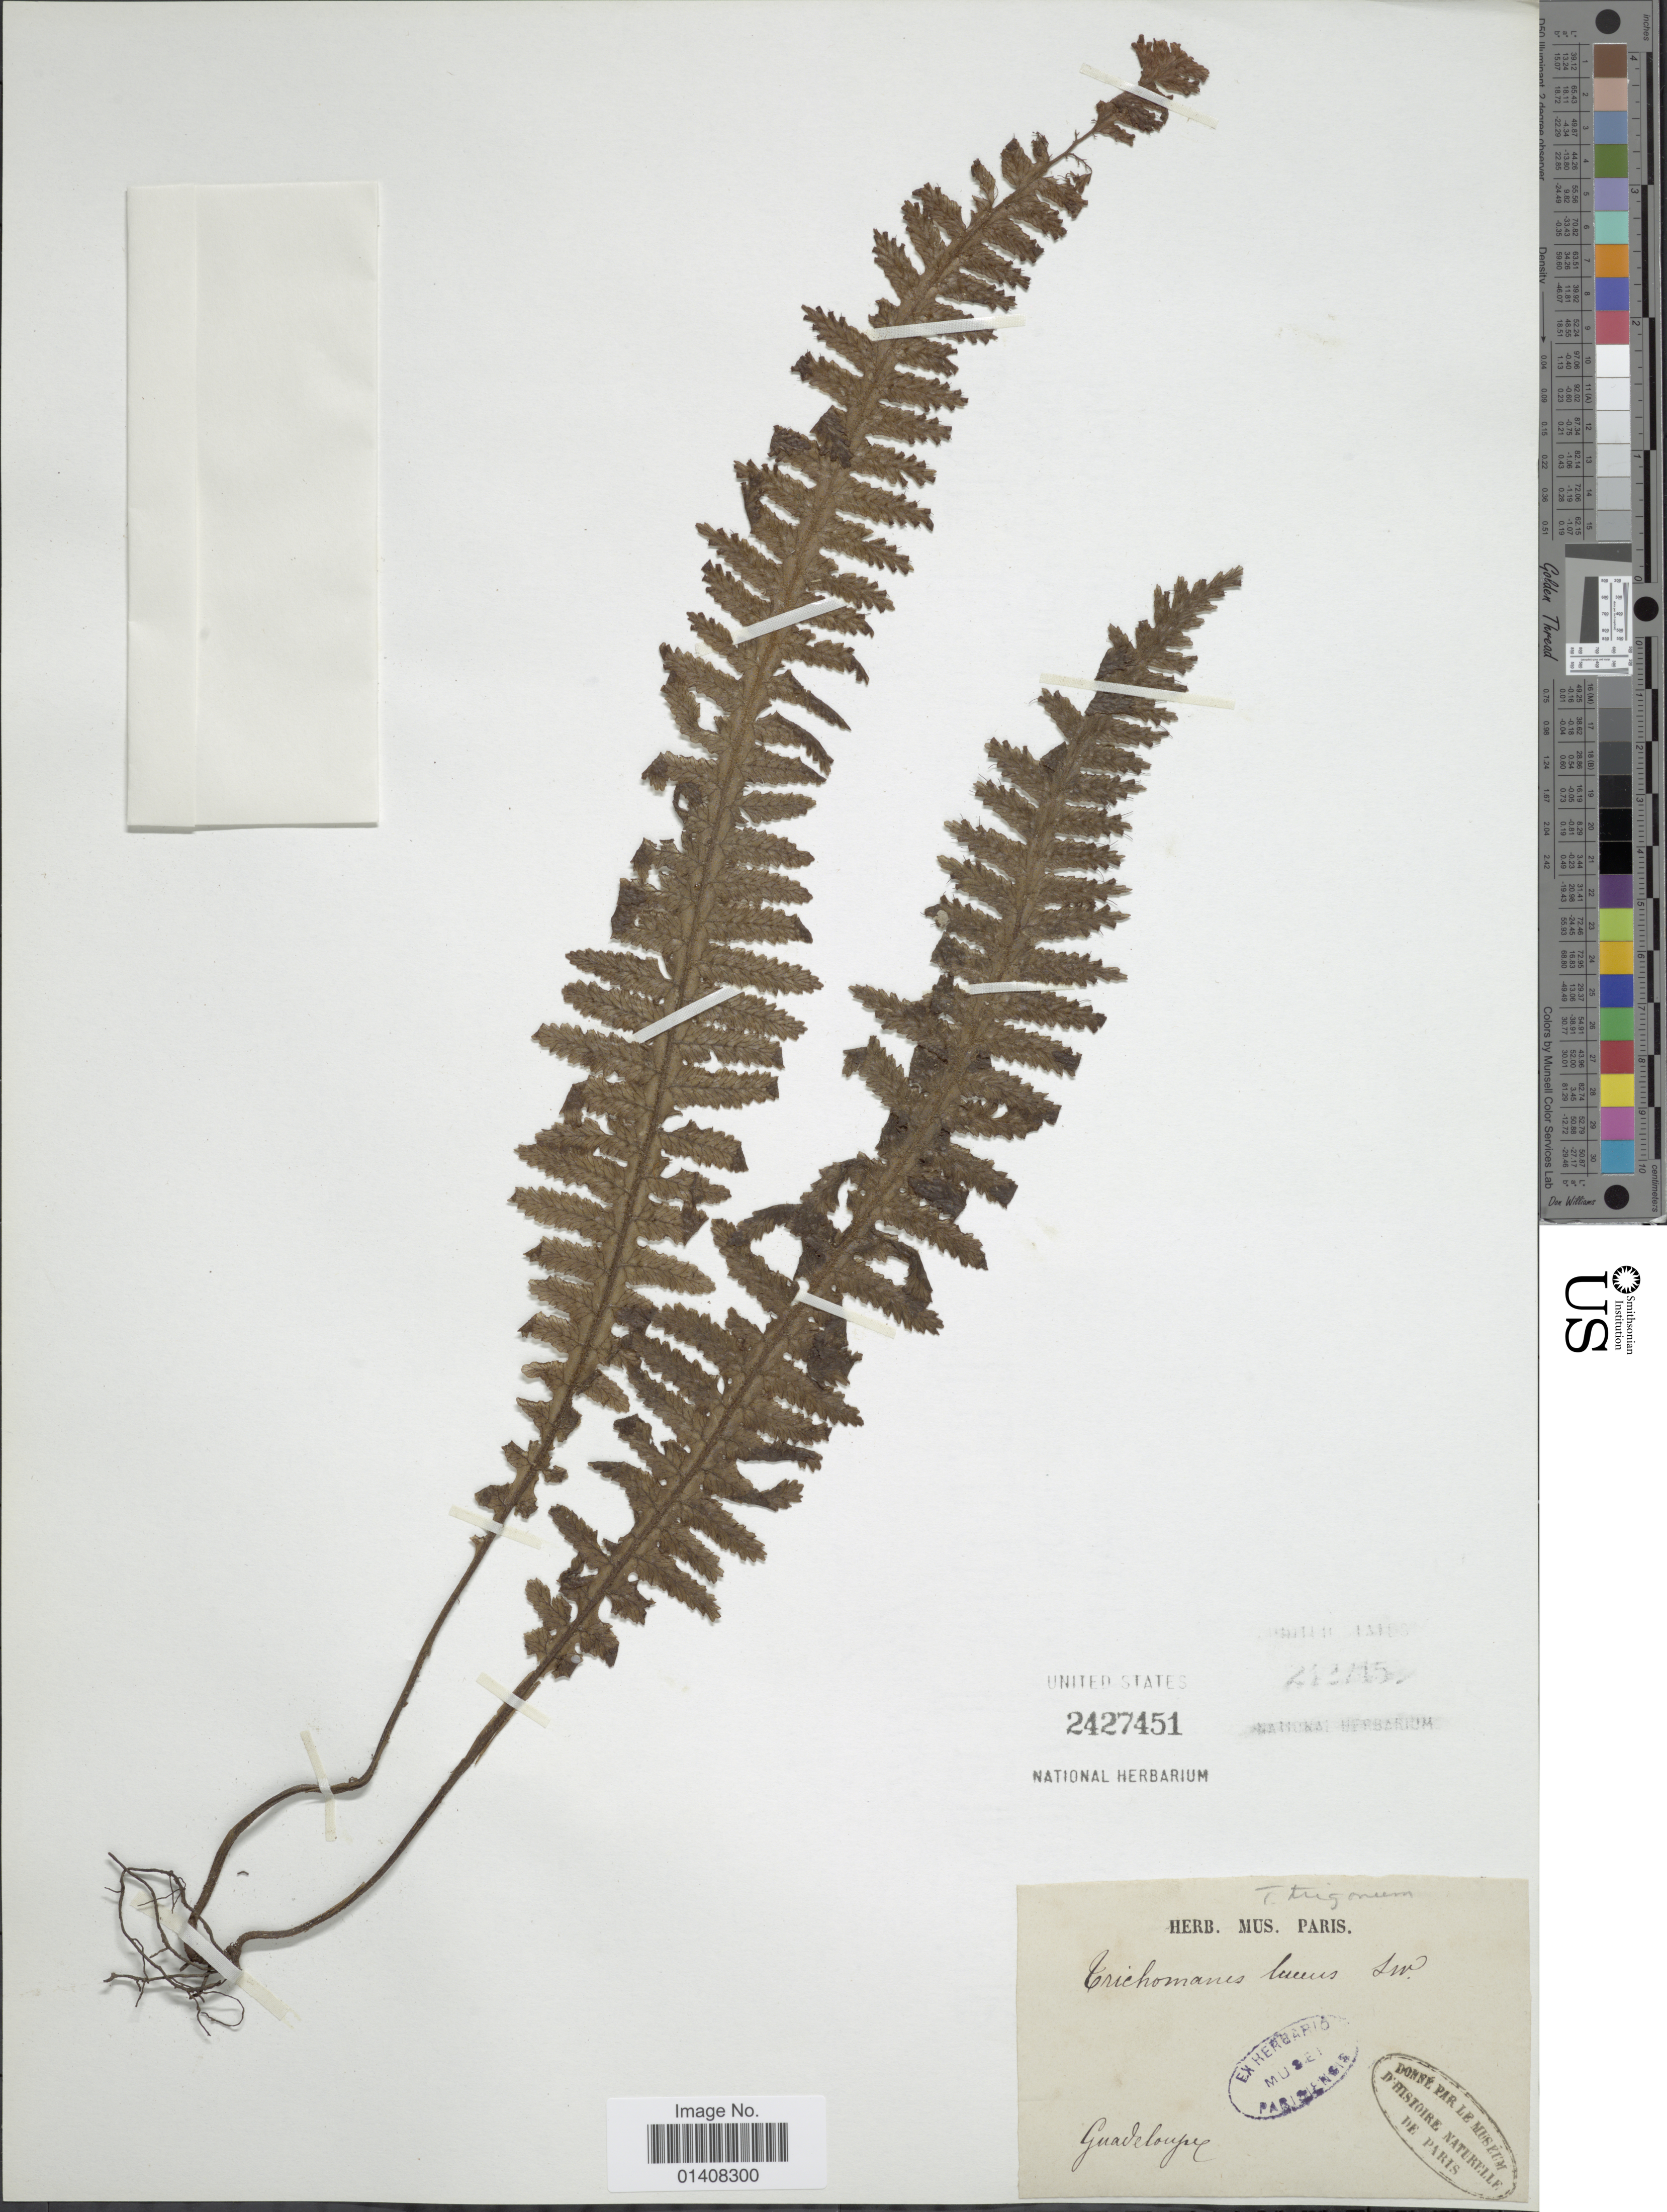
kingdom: Plantae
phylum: Tracheophyta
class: Polypodiopsida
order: Hymenophyllales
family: Hymenophyllaceae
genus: Trichomanes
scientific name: Trichomanes trigonum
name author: Desv.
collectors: ex herb. Mus. Paris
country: Guadeloupe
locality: Guadeloupe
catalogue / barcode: US 2427451